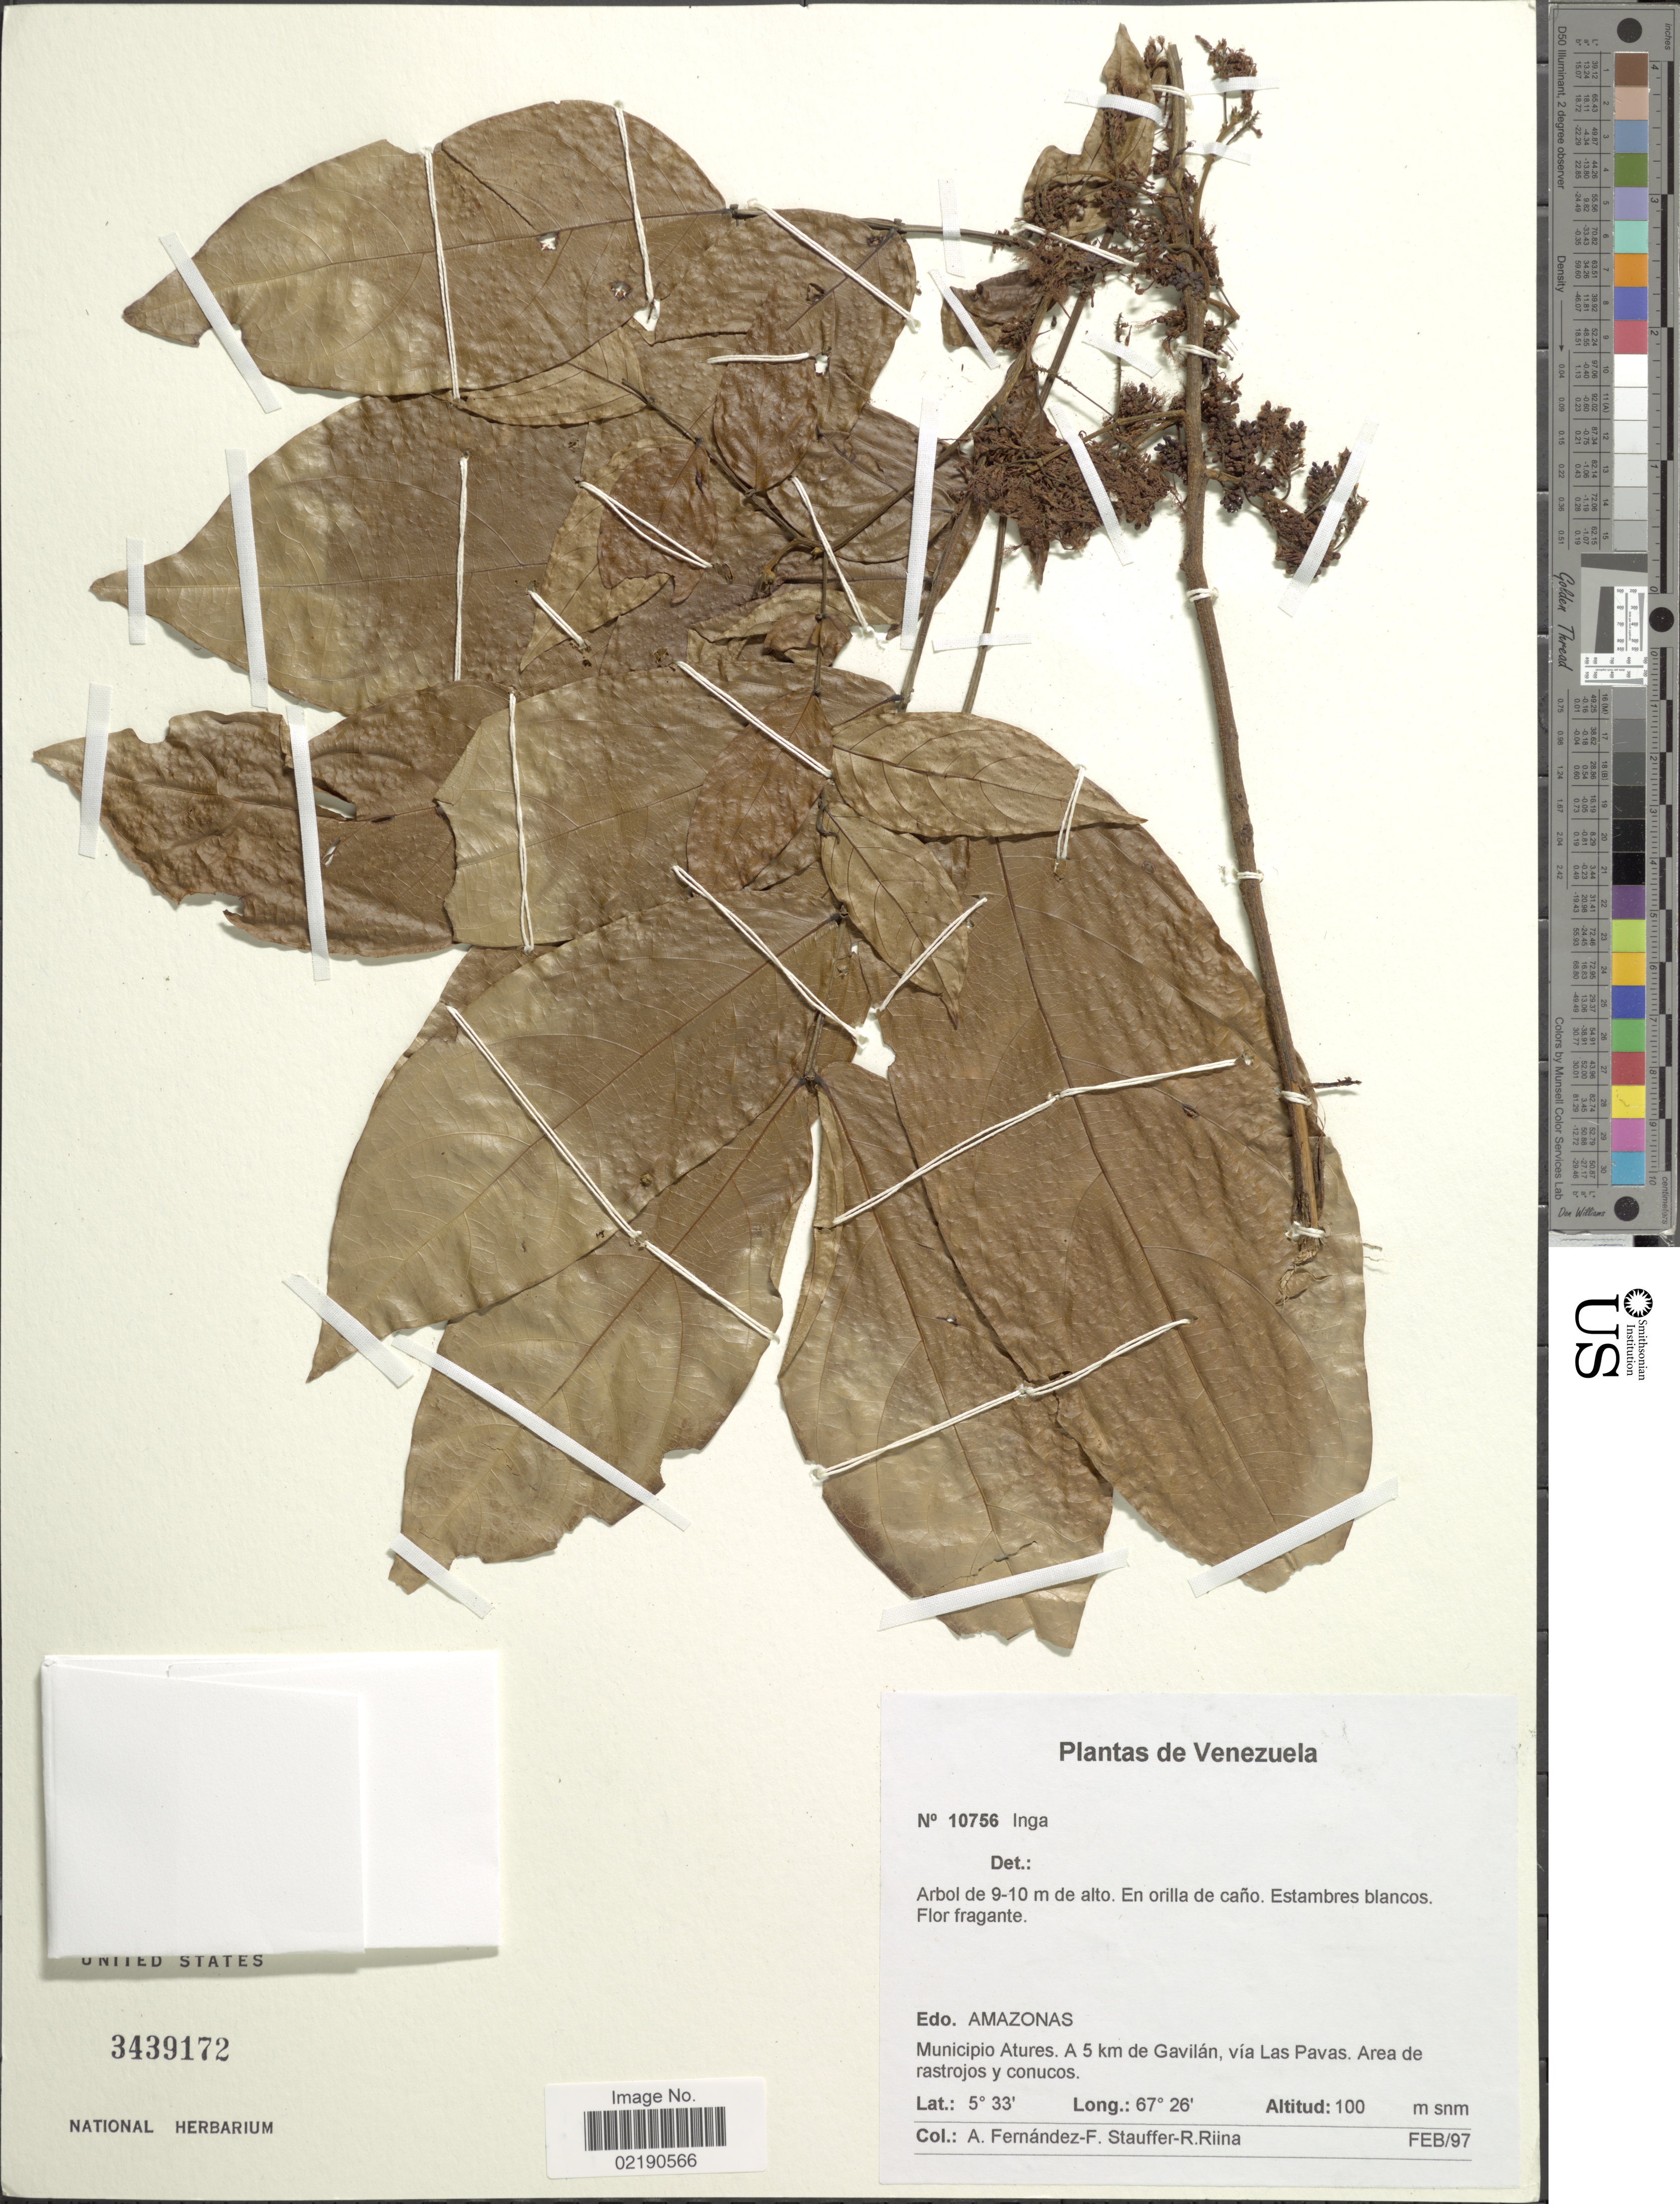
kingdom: Plantae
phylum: Tracheophyta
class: Magnoliopsida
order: Fabales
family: Fabaceae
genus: Inga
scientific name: Inga sp.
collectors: A. Fernández, F. W. Stauffer & R. Riina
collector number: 10756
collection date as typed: Transcribed d/m/y: /2/97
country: Venezuela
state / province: Amazonas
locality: Edo. Amazonas. Municipio Atures. A 5 km de Gavilan, via Las Pavas. Area de rastrojos y conucos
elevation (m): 100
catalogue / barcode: US 3439172